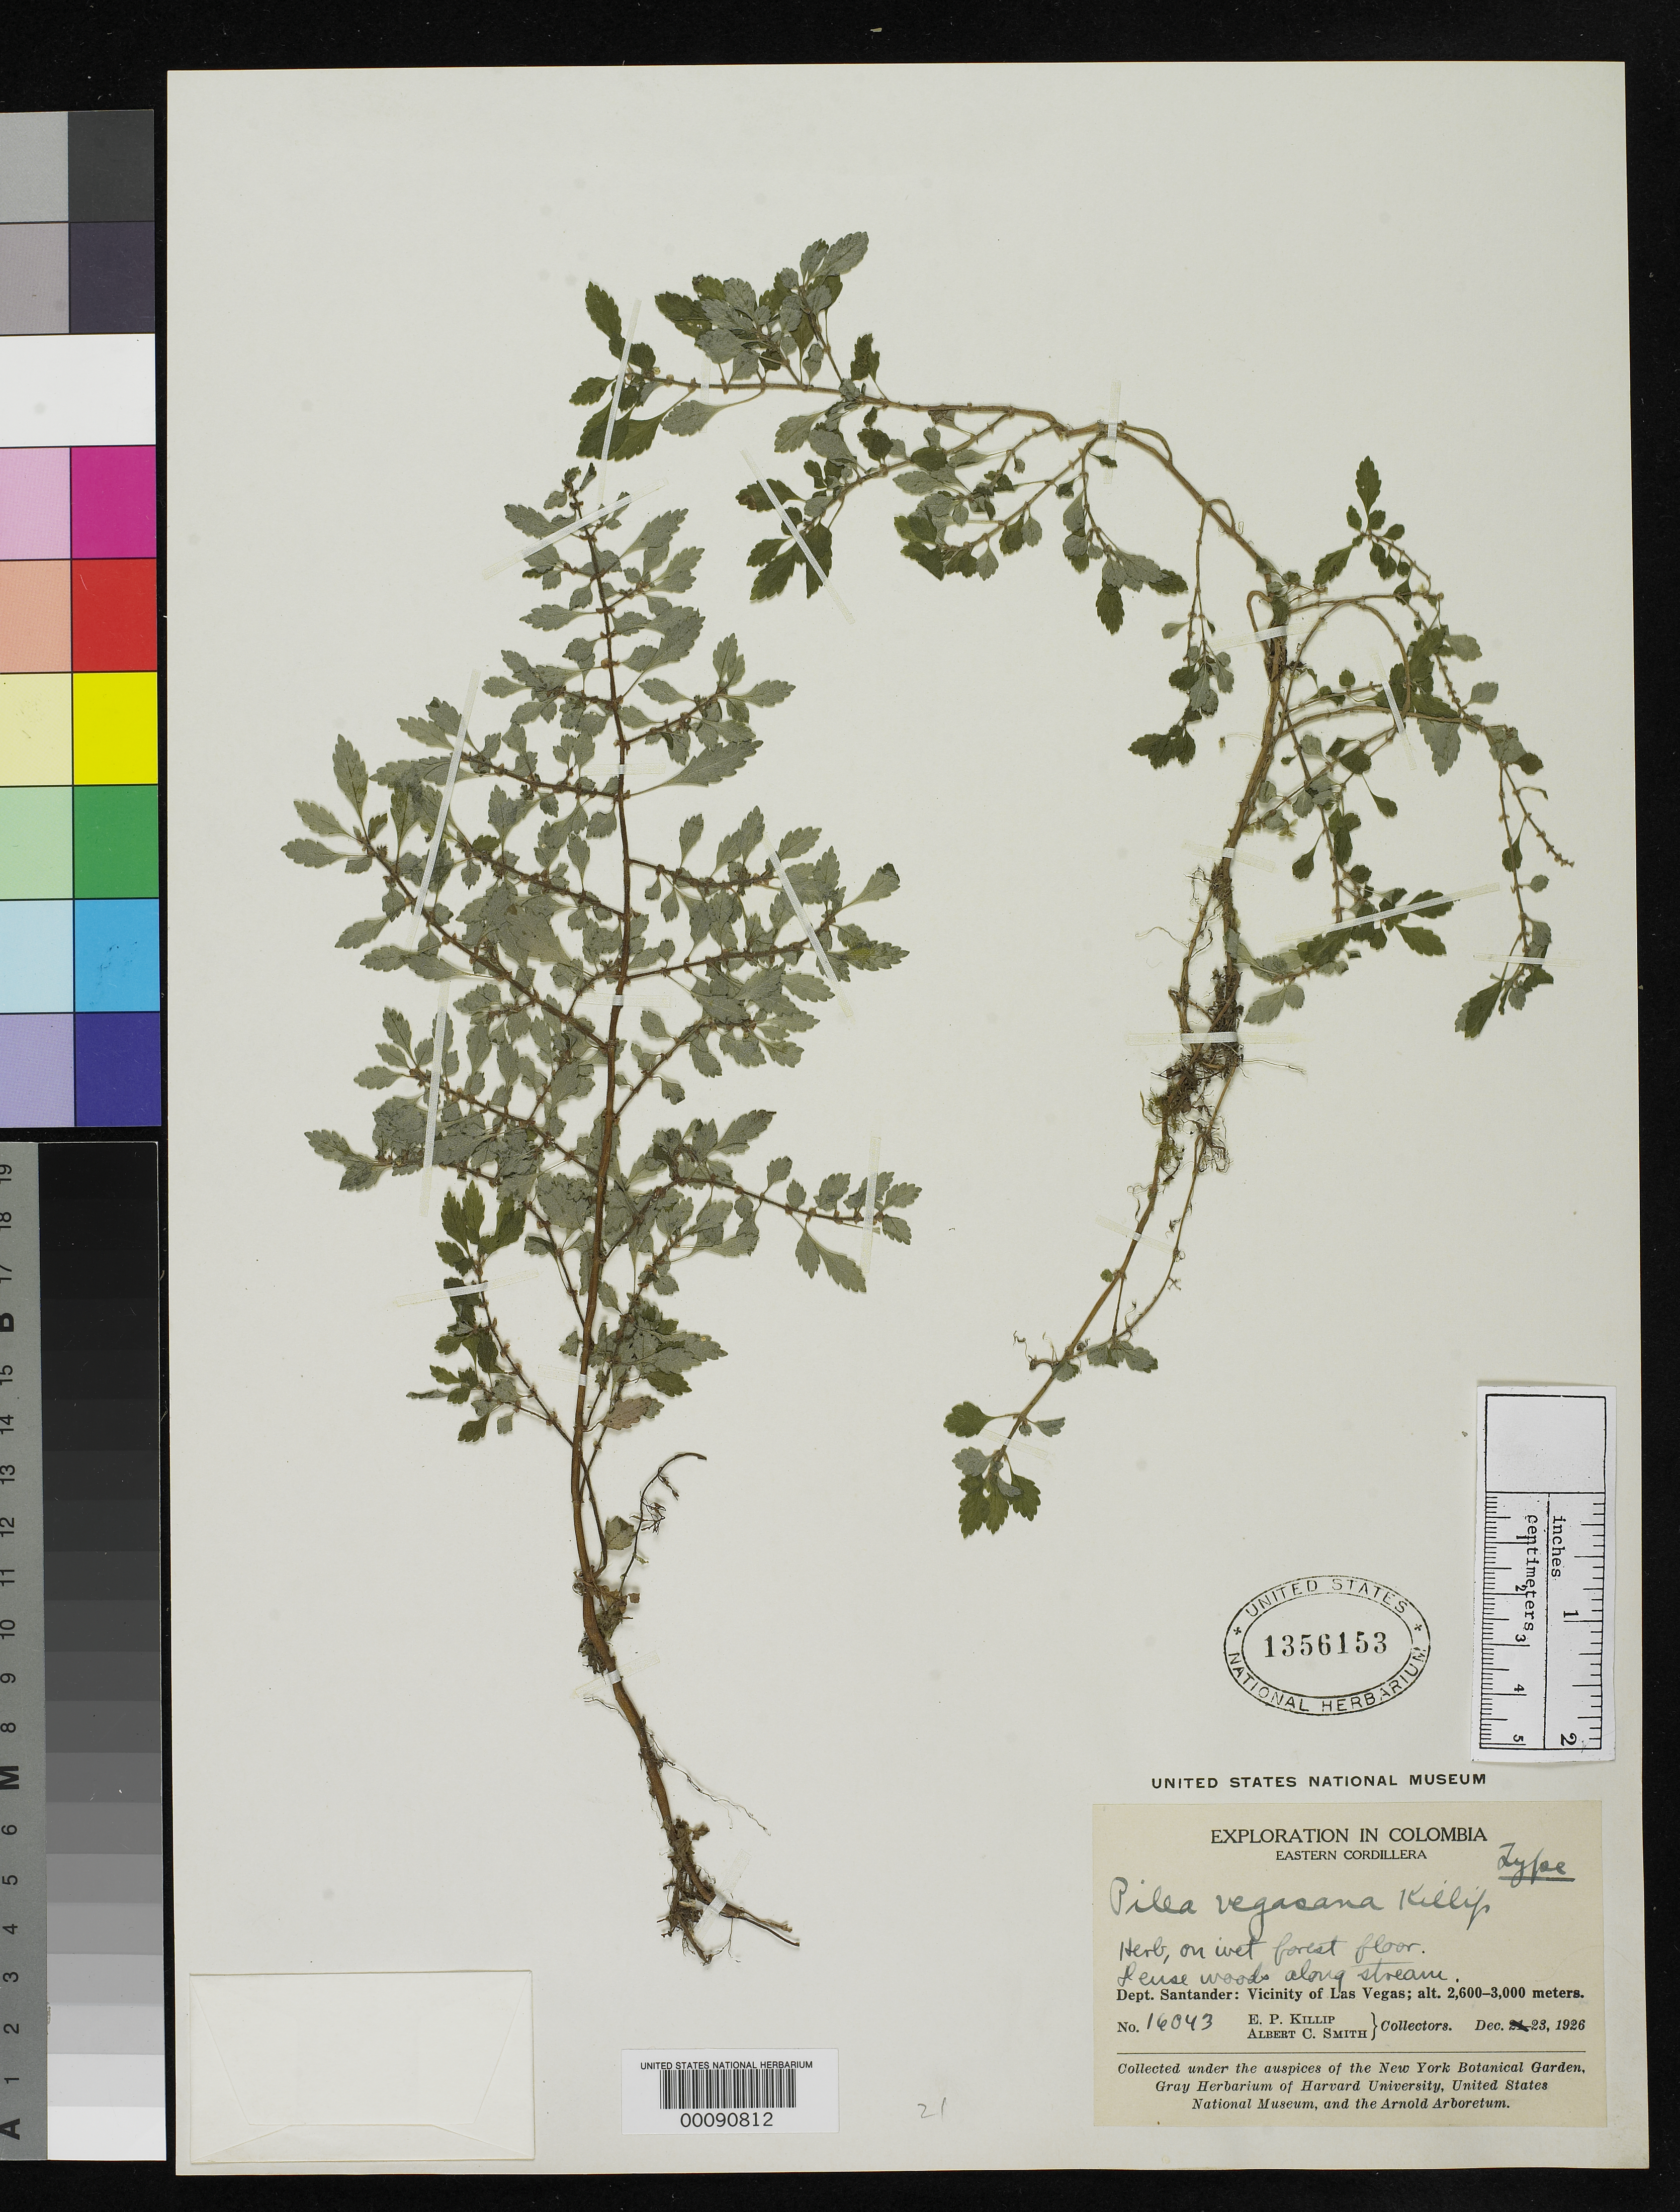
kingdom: Plantae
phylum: Tracheophyta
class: Magnoliopsida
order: Rosales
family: Urticaceae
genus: Pilea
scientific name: Pilea vegasana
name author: Killip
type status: Holotype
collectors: E. P. Killip & A. C. Smith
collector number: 16043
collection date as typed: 23 Dec 1926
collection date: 1926-12-23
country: Colombia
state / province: Santander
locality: Vicinity of Las Vegas, E of Bucaramanga, eastern Cordillera.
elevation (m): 2600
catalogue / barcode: US 1356153